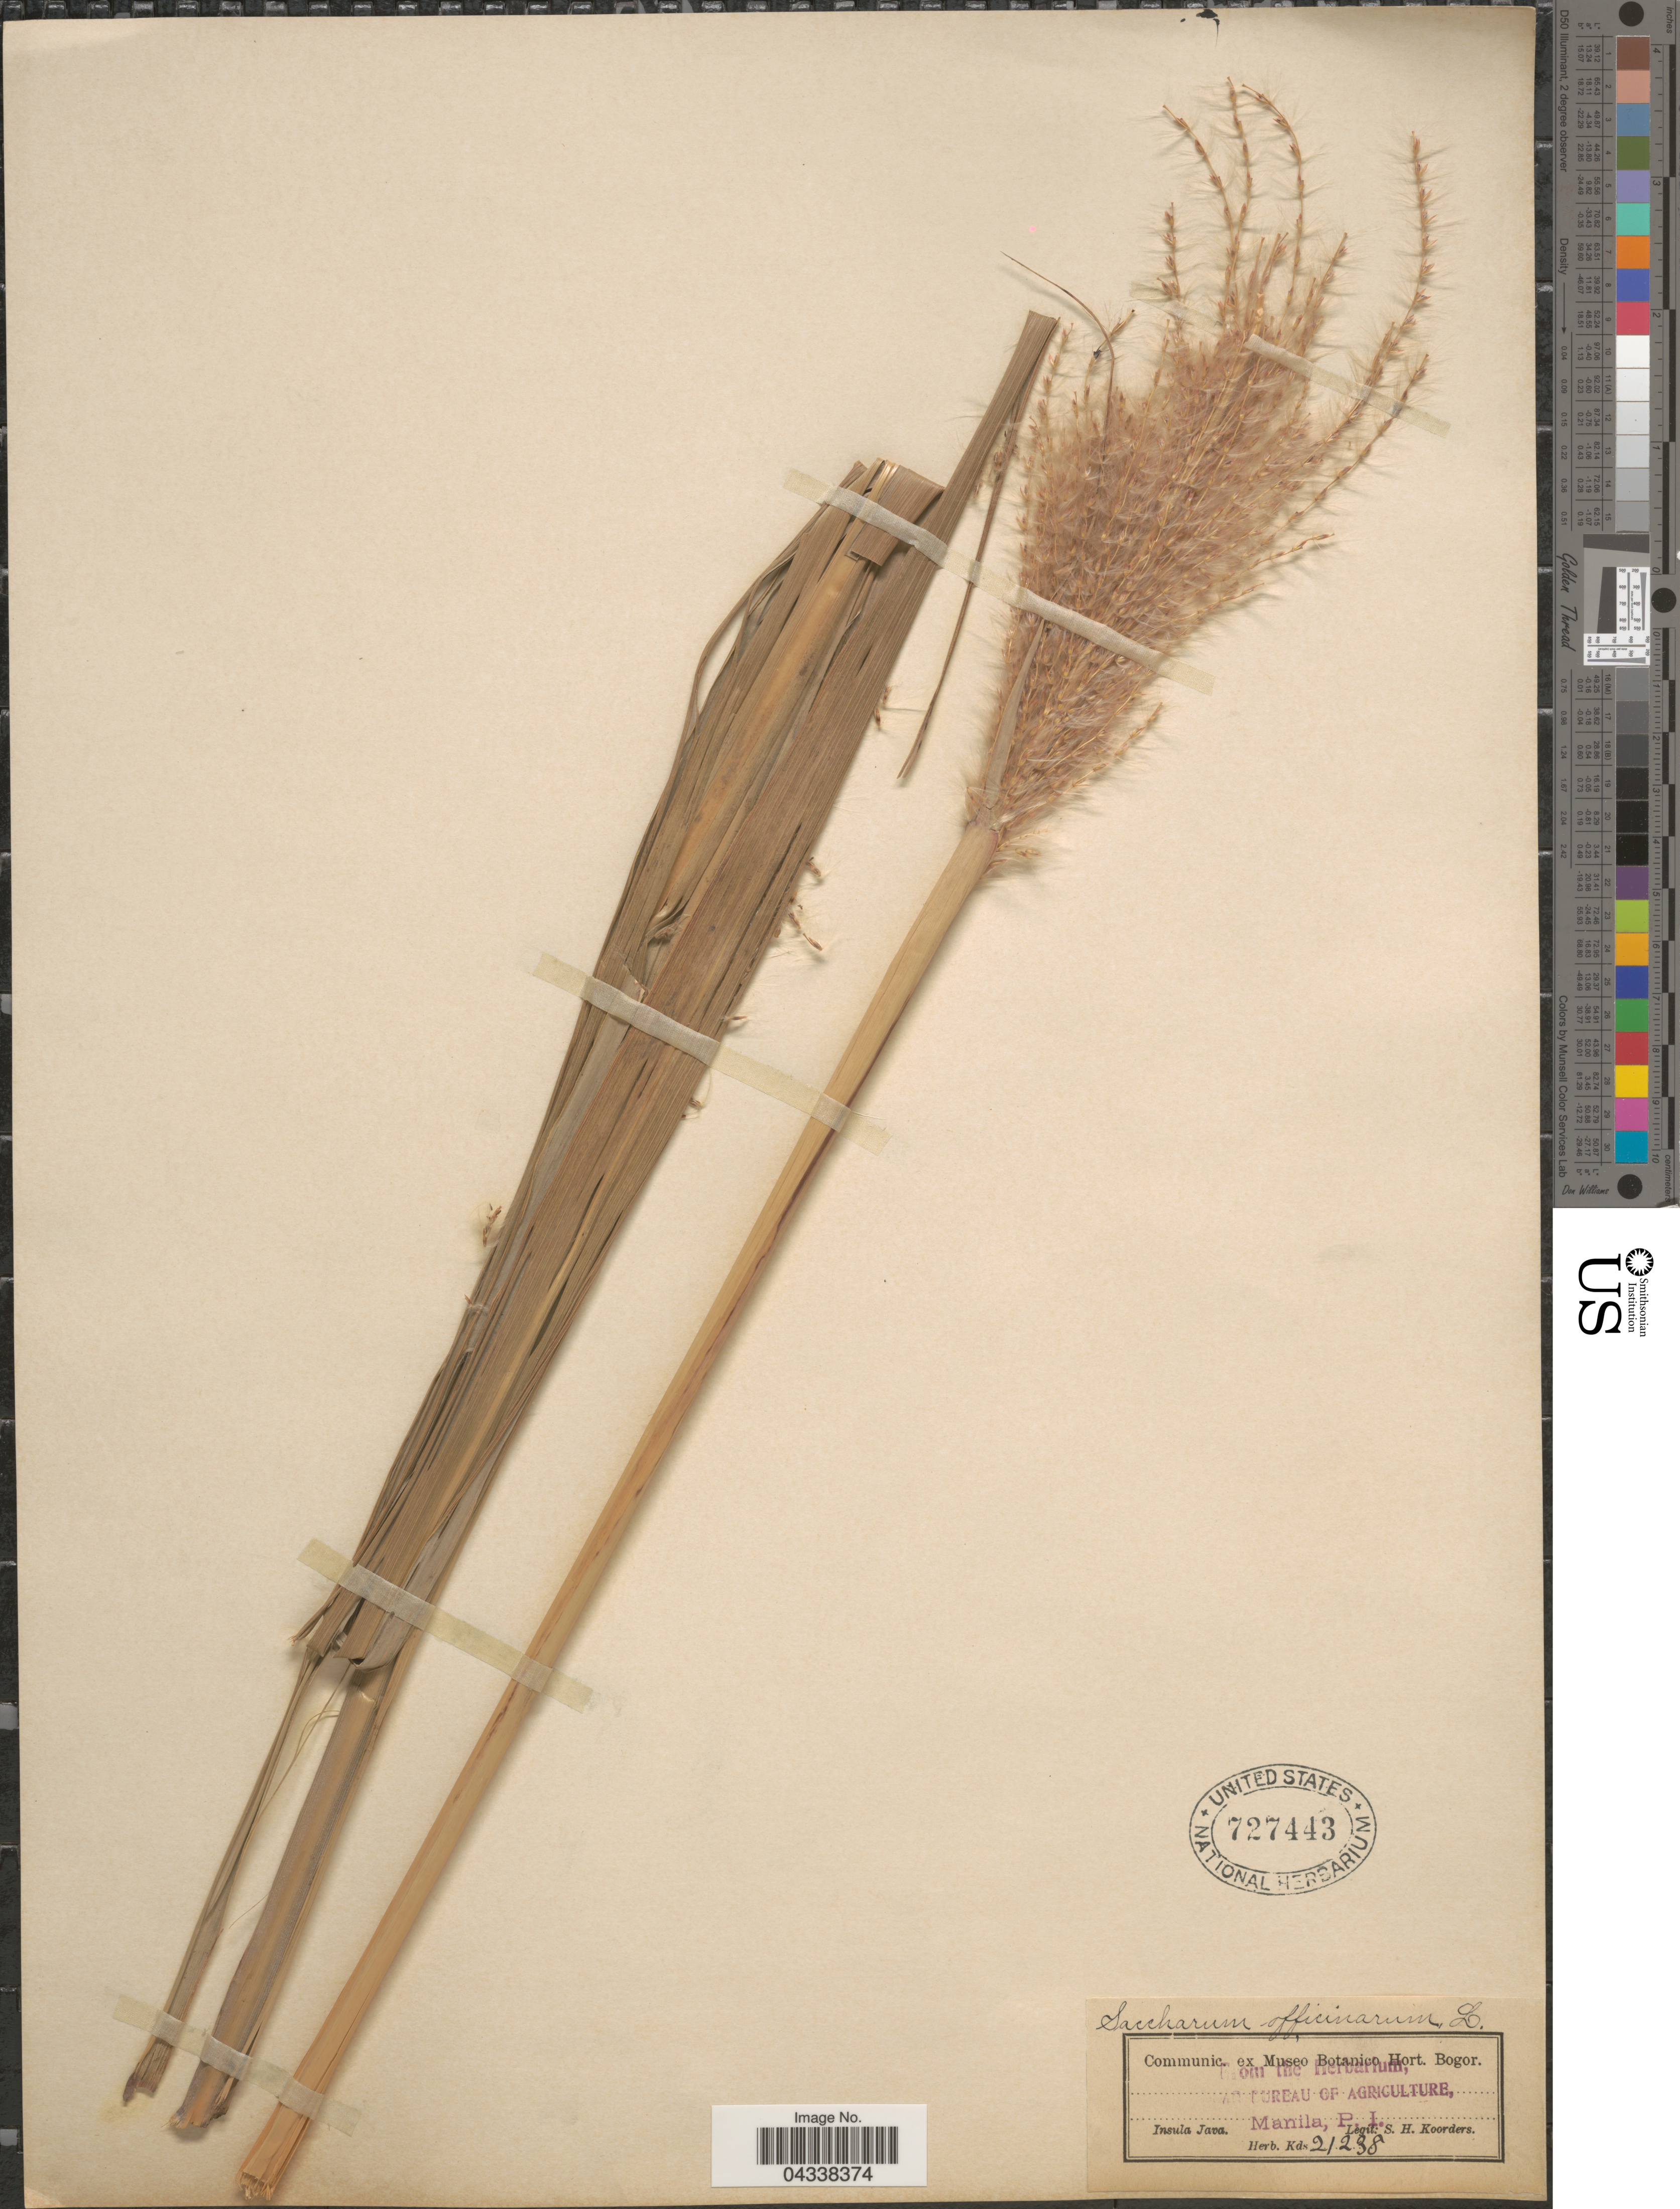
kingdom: Plantae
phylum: Tracheophyta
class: Liliopsida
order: Poales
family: Poaceae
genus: Saccharum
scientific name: Saccharum officinarum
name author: L.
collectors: S. H. Koorders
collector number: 21238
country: Indonesia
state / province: Java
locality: Insula Java.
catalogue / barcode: US 727443